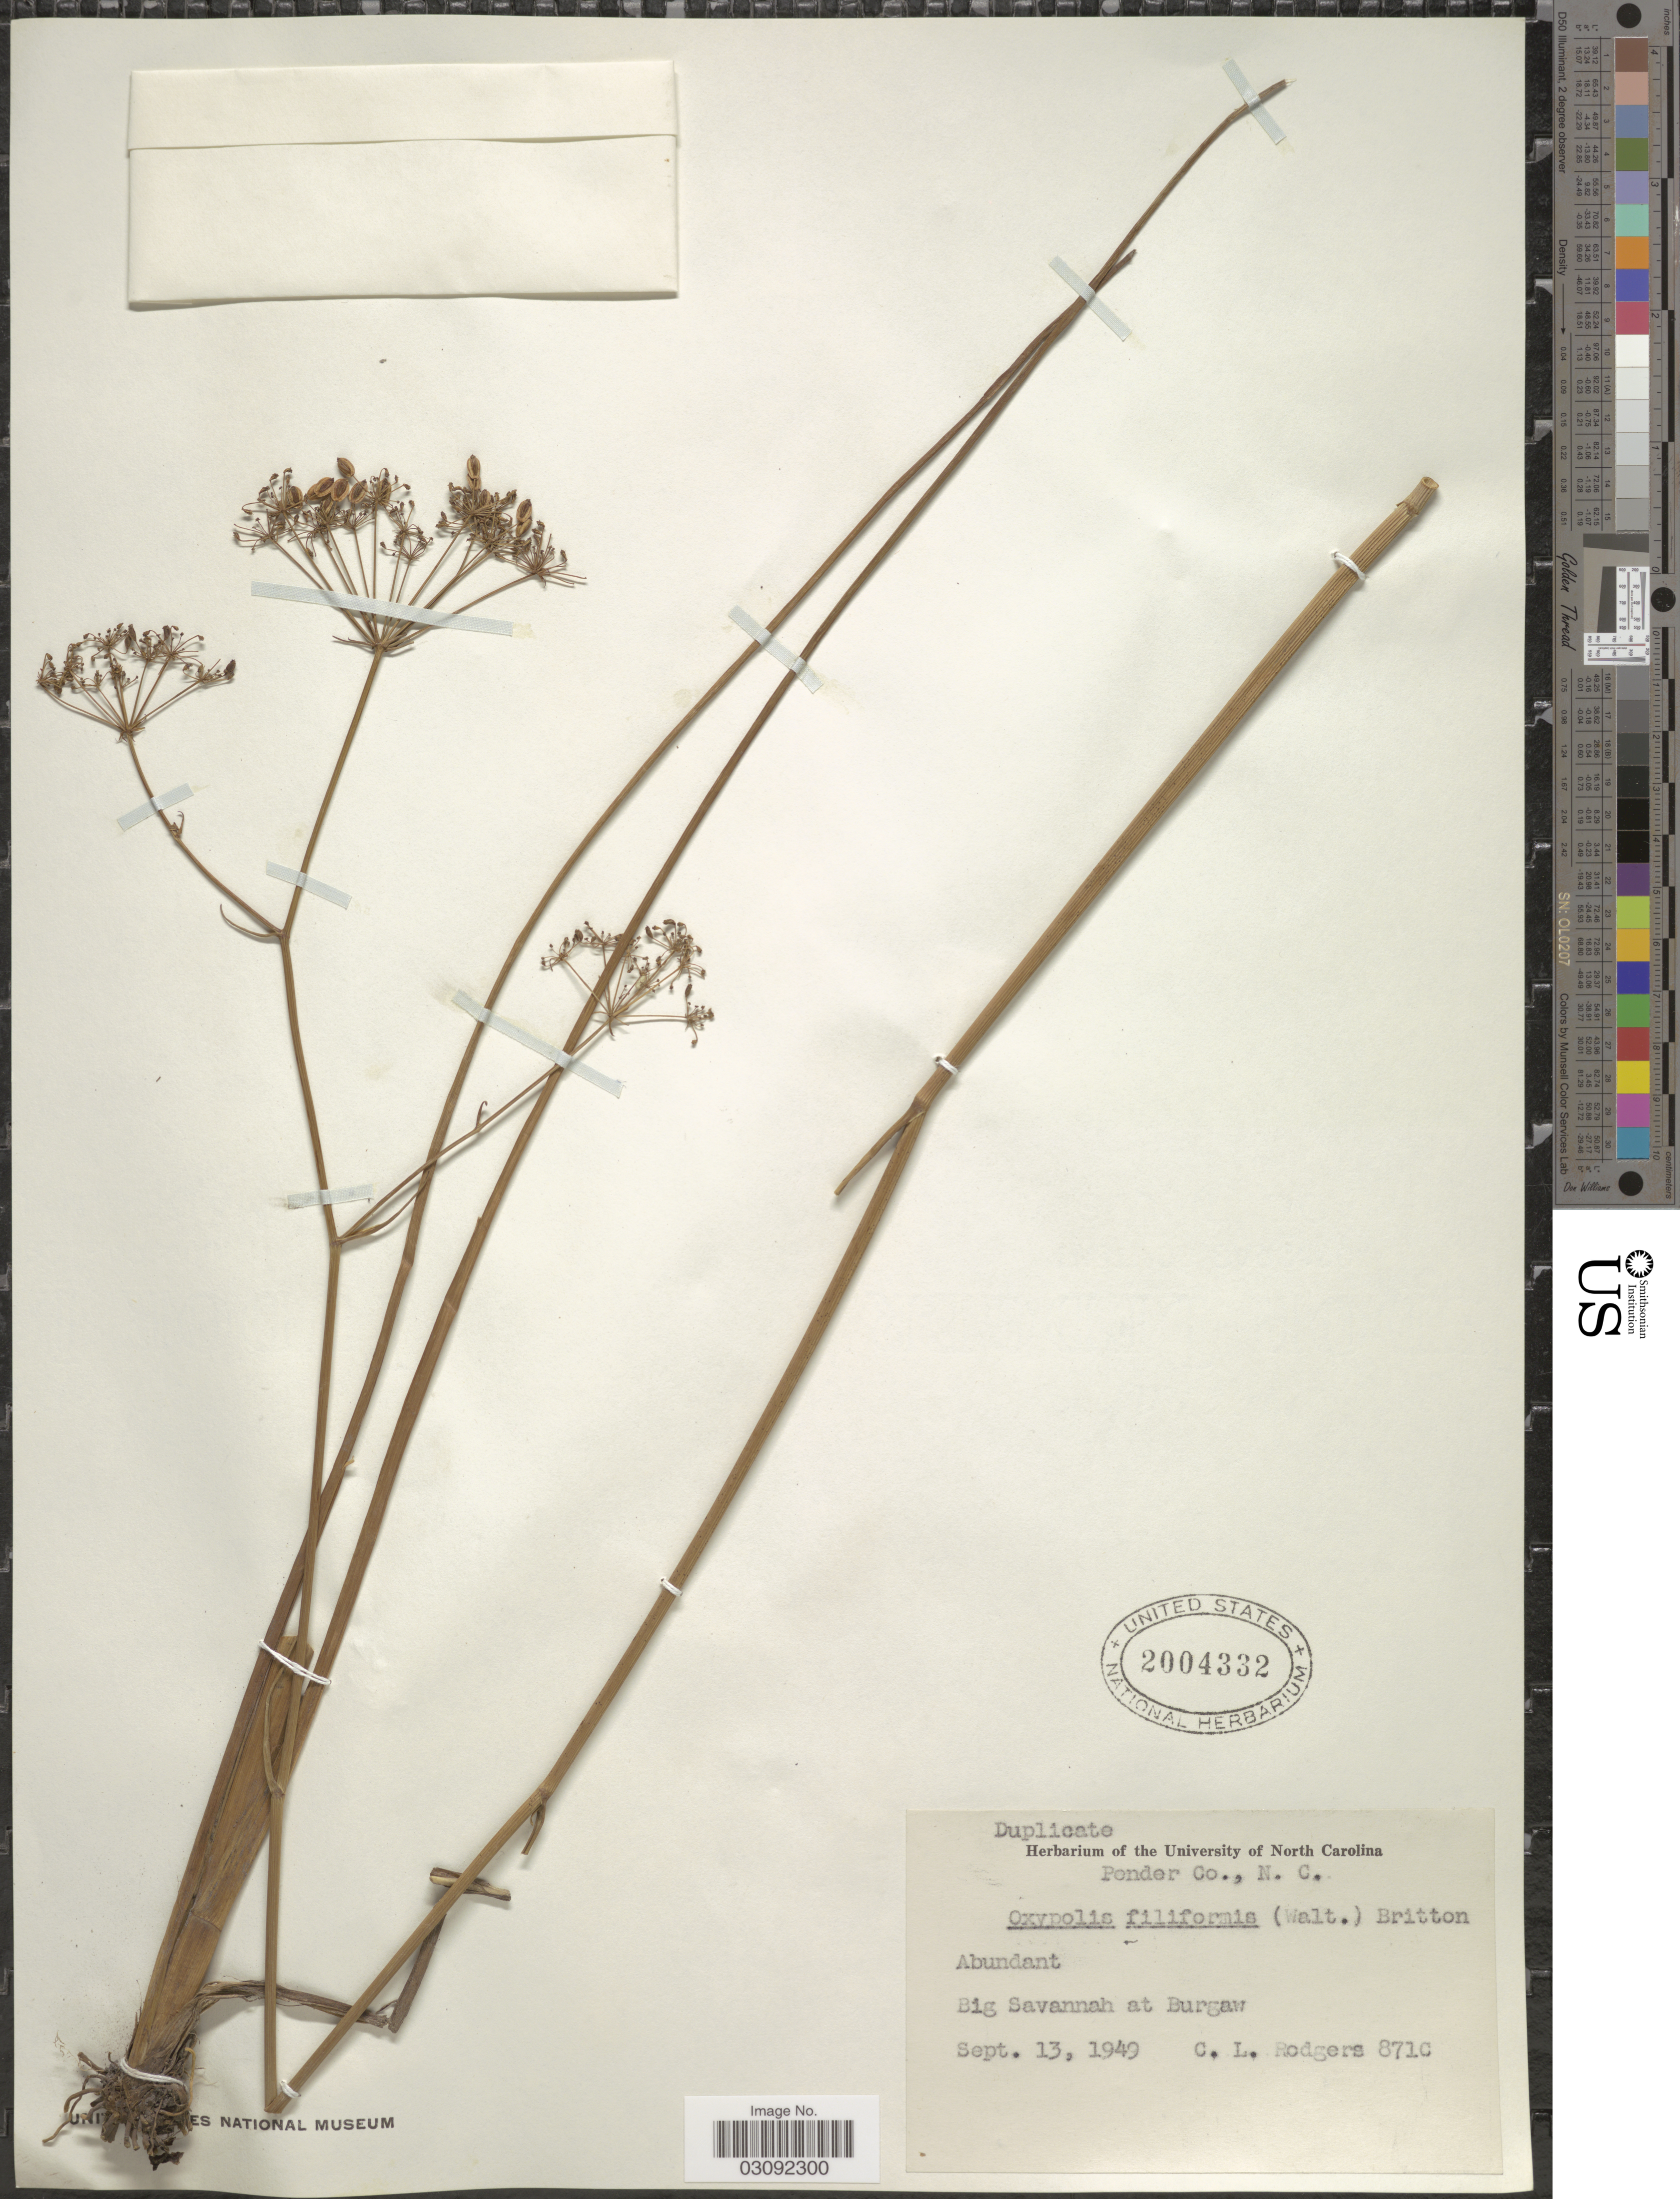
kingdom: Plantae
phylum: Tracheophyta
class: Magnoliopsida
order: Apiales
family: Apiaceae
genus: Oxypolis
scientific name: Oxypolis filiformis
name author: (Walter) Britton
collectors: C. Rodgers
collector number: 8710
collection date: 1949-09-13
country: United States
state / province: North Carolina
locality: Pender Co. Big Savannah at Burgaw.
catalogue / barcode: US 2004332